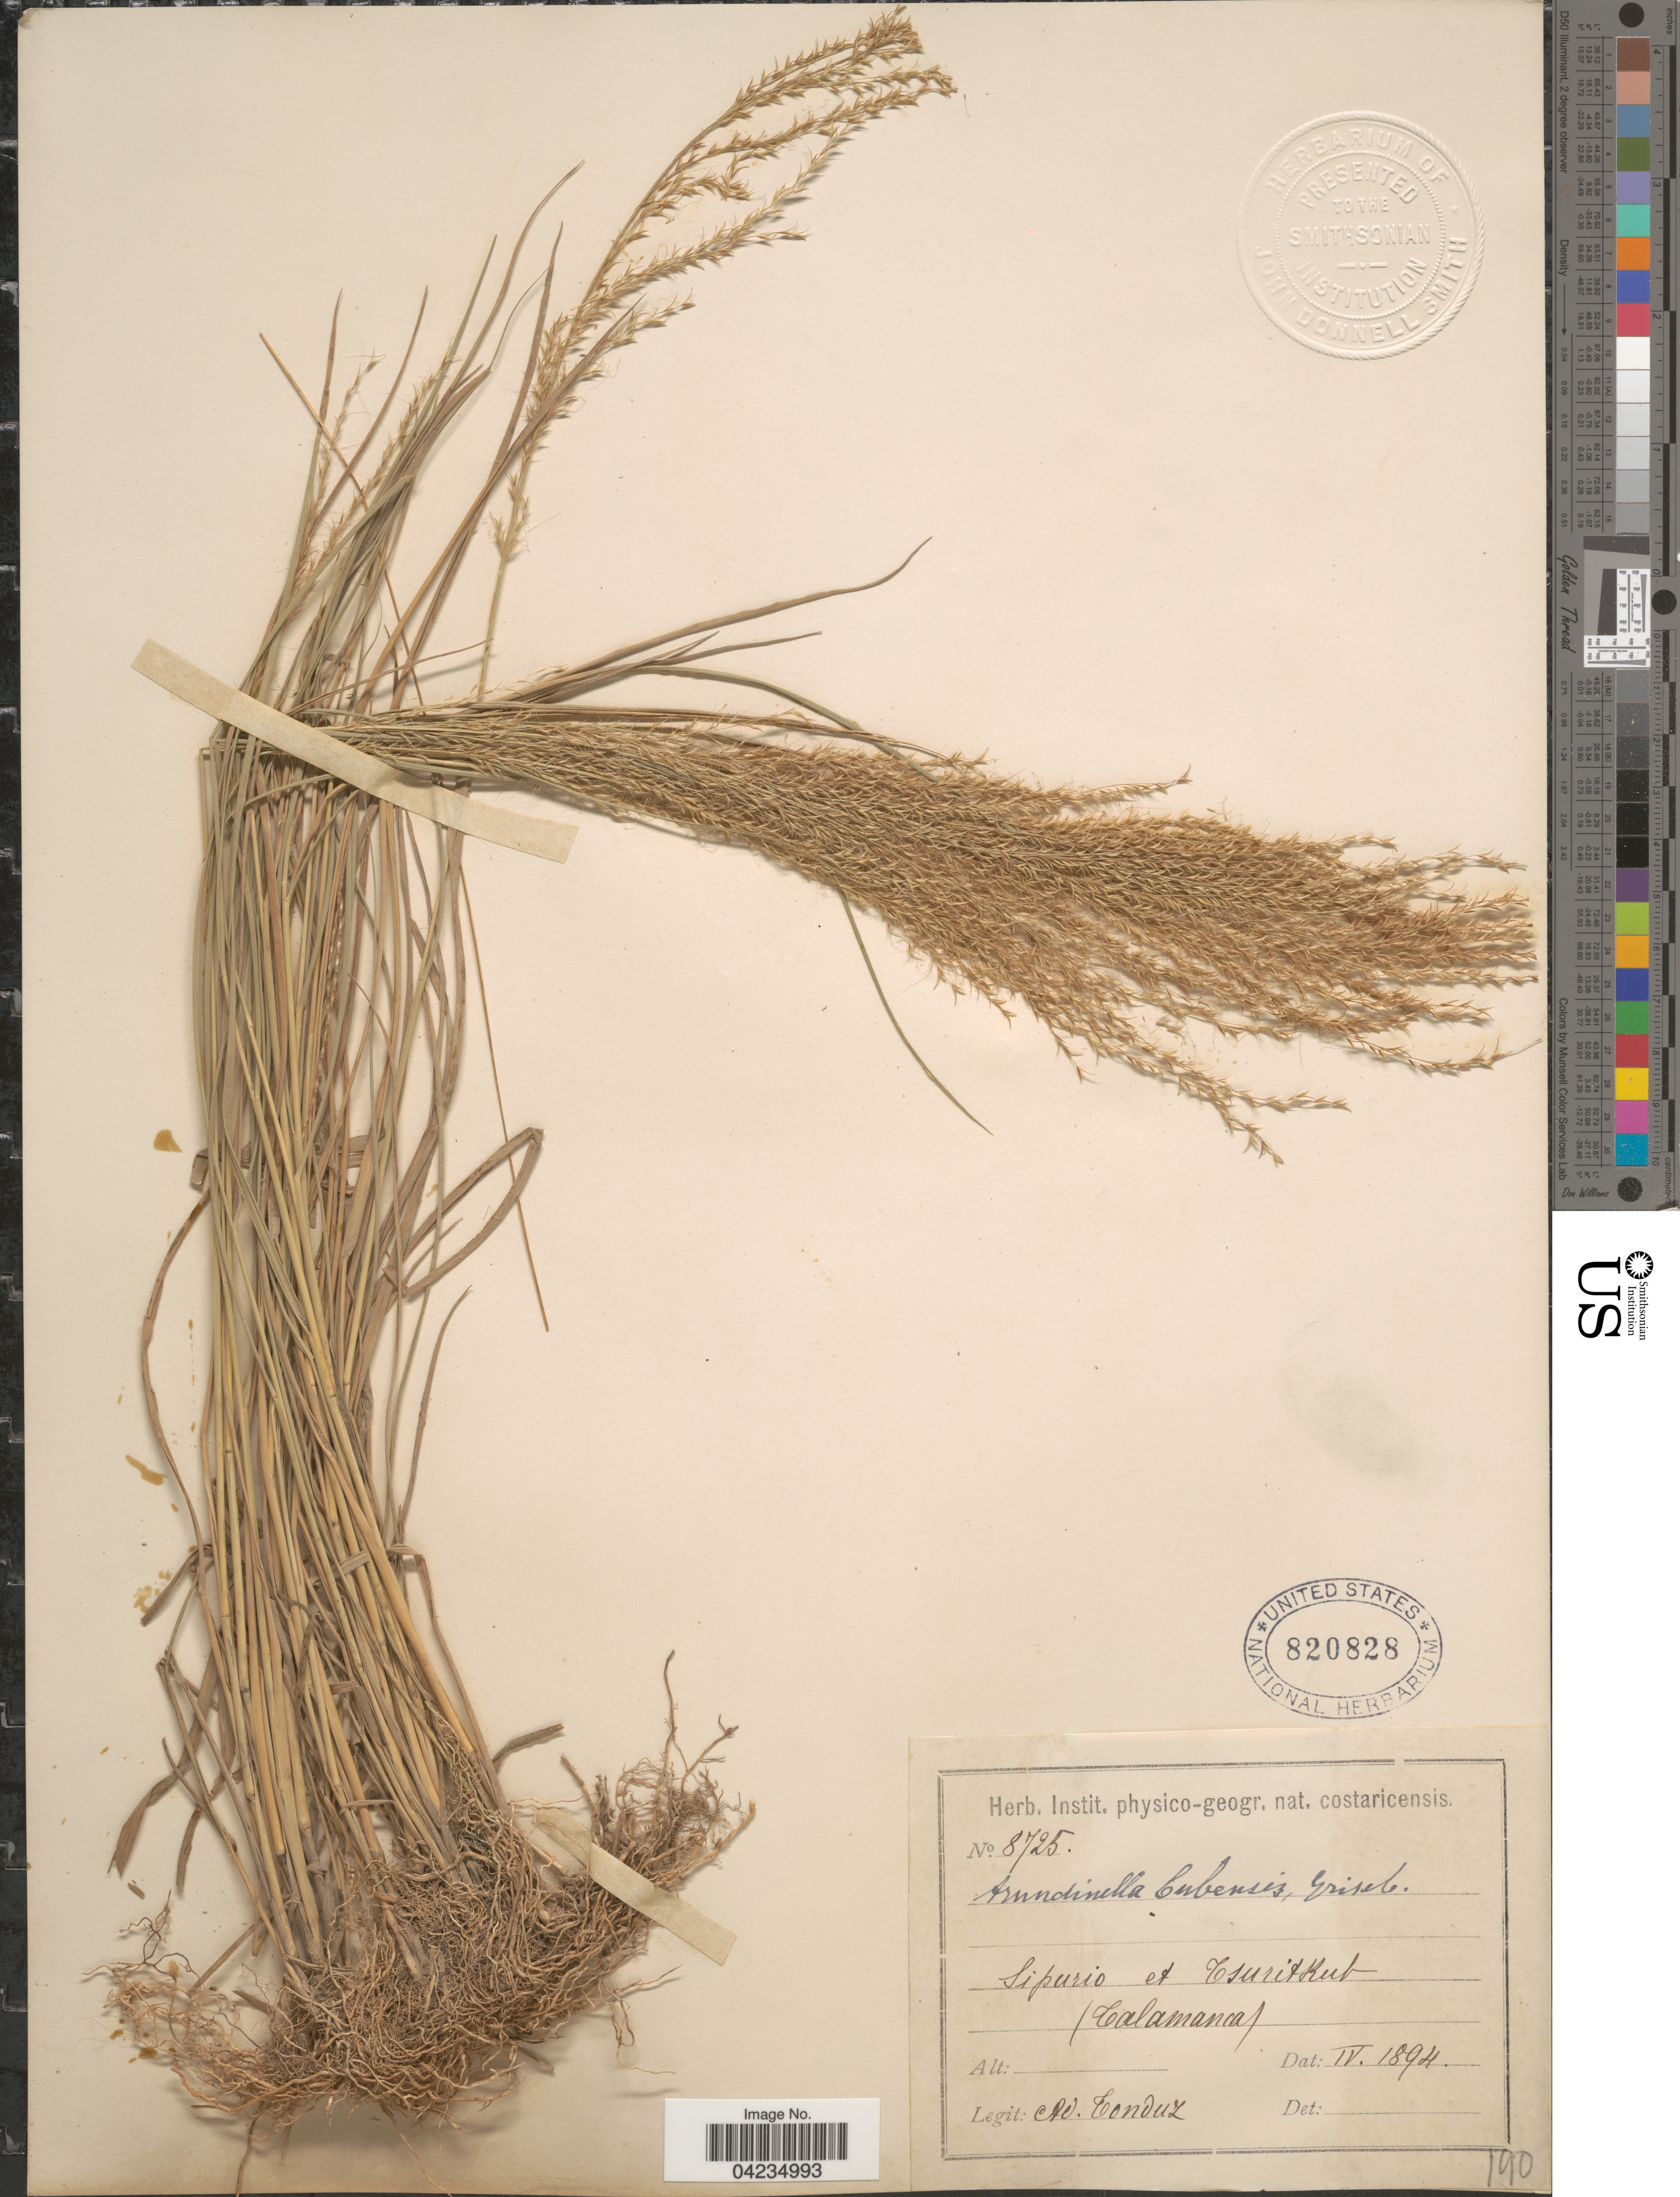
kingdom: Plantae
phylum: Tracheophyta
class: Liliopsida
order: Poales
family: Poaceae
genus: Arundinella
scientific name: Arundinella berteroniana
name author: (Schult.) Hitchc. & Chase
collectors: A. Tonduz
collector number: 8725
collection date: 1894-04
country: Costa Rica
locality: Sipurio et Tsuritkub (Talamanca).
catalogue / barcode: US 820828